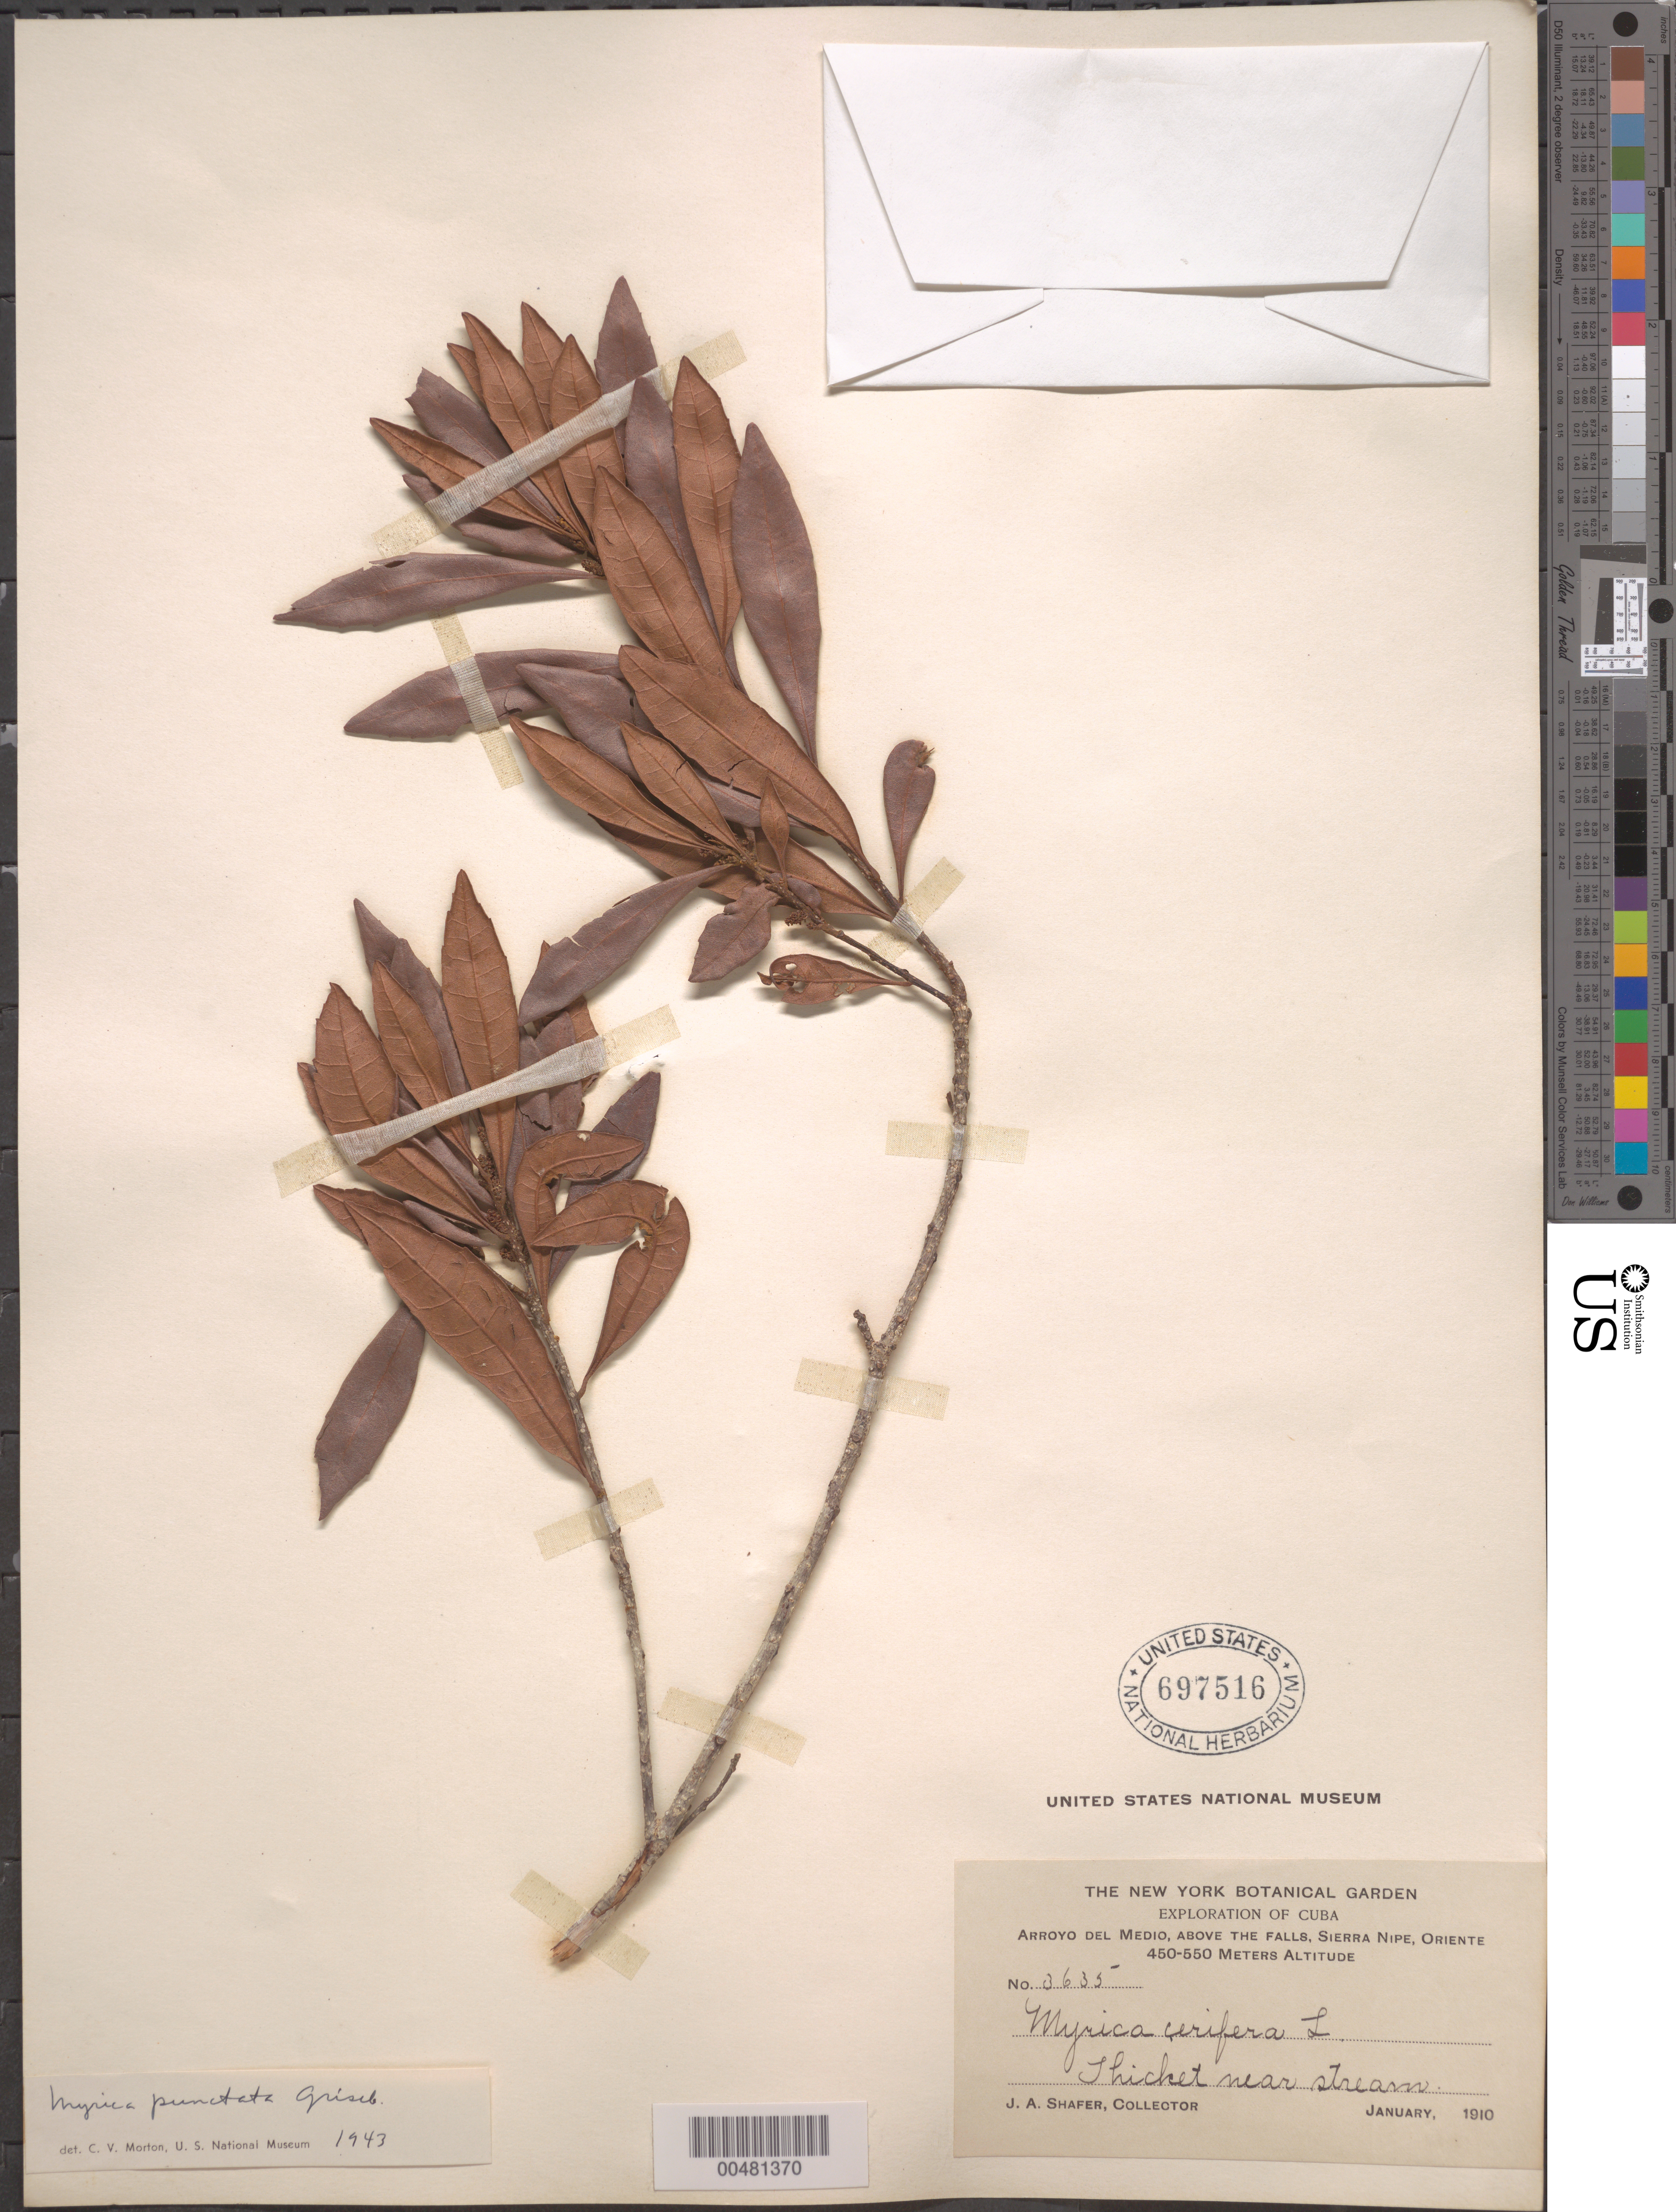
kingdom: Plantae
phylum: Tracheophyta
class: Magnoliopsida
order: Fagales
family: Myricaceae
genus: Morella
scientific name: Morella punctata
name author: (Griseb.) J. Herb.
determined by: Strong, Mark T., (BOT), Smithsonian Institution - National Museum of Natural History (UNITED STATES)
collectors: J. A. Shafer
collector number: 3635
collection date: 1910-01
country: Cuba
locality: Oriente. Sierra de Nipe. Arryo del Medio, above the falls.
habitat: Thicket near stream.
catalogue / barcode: US 697516